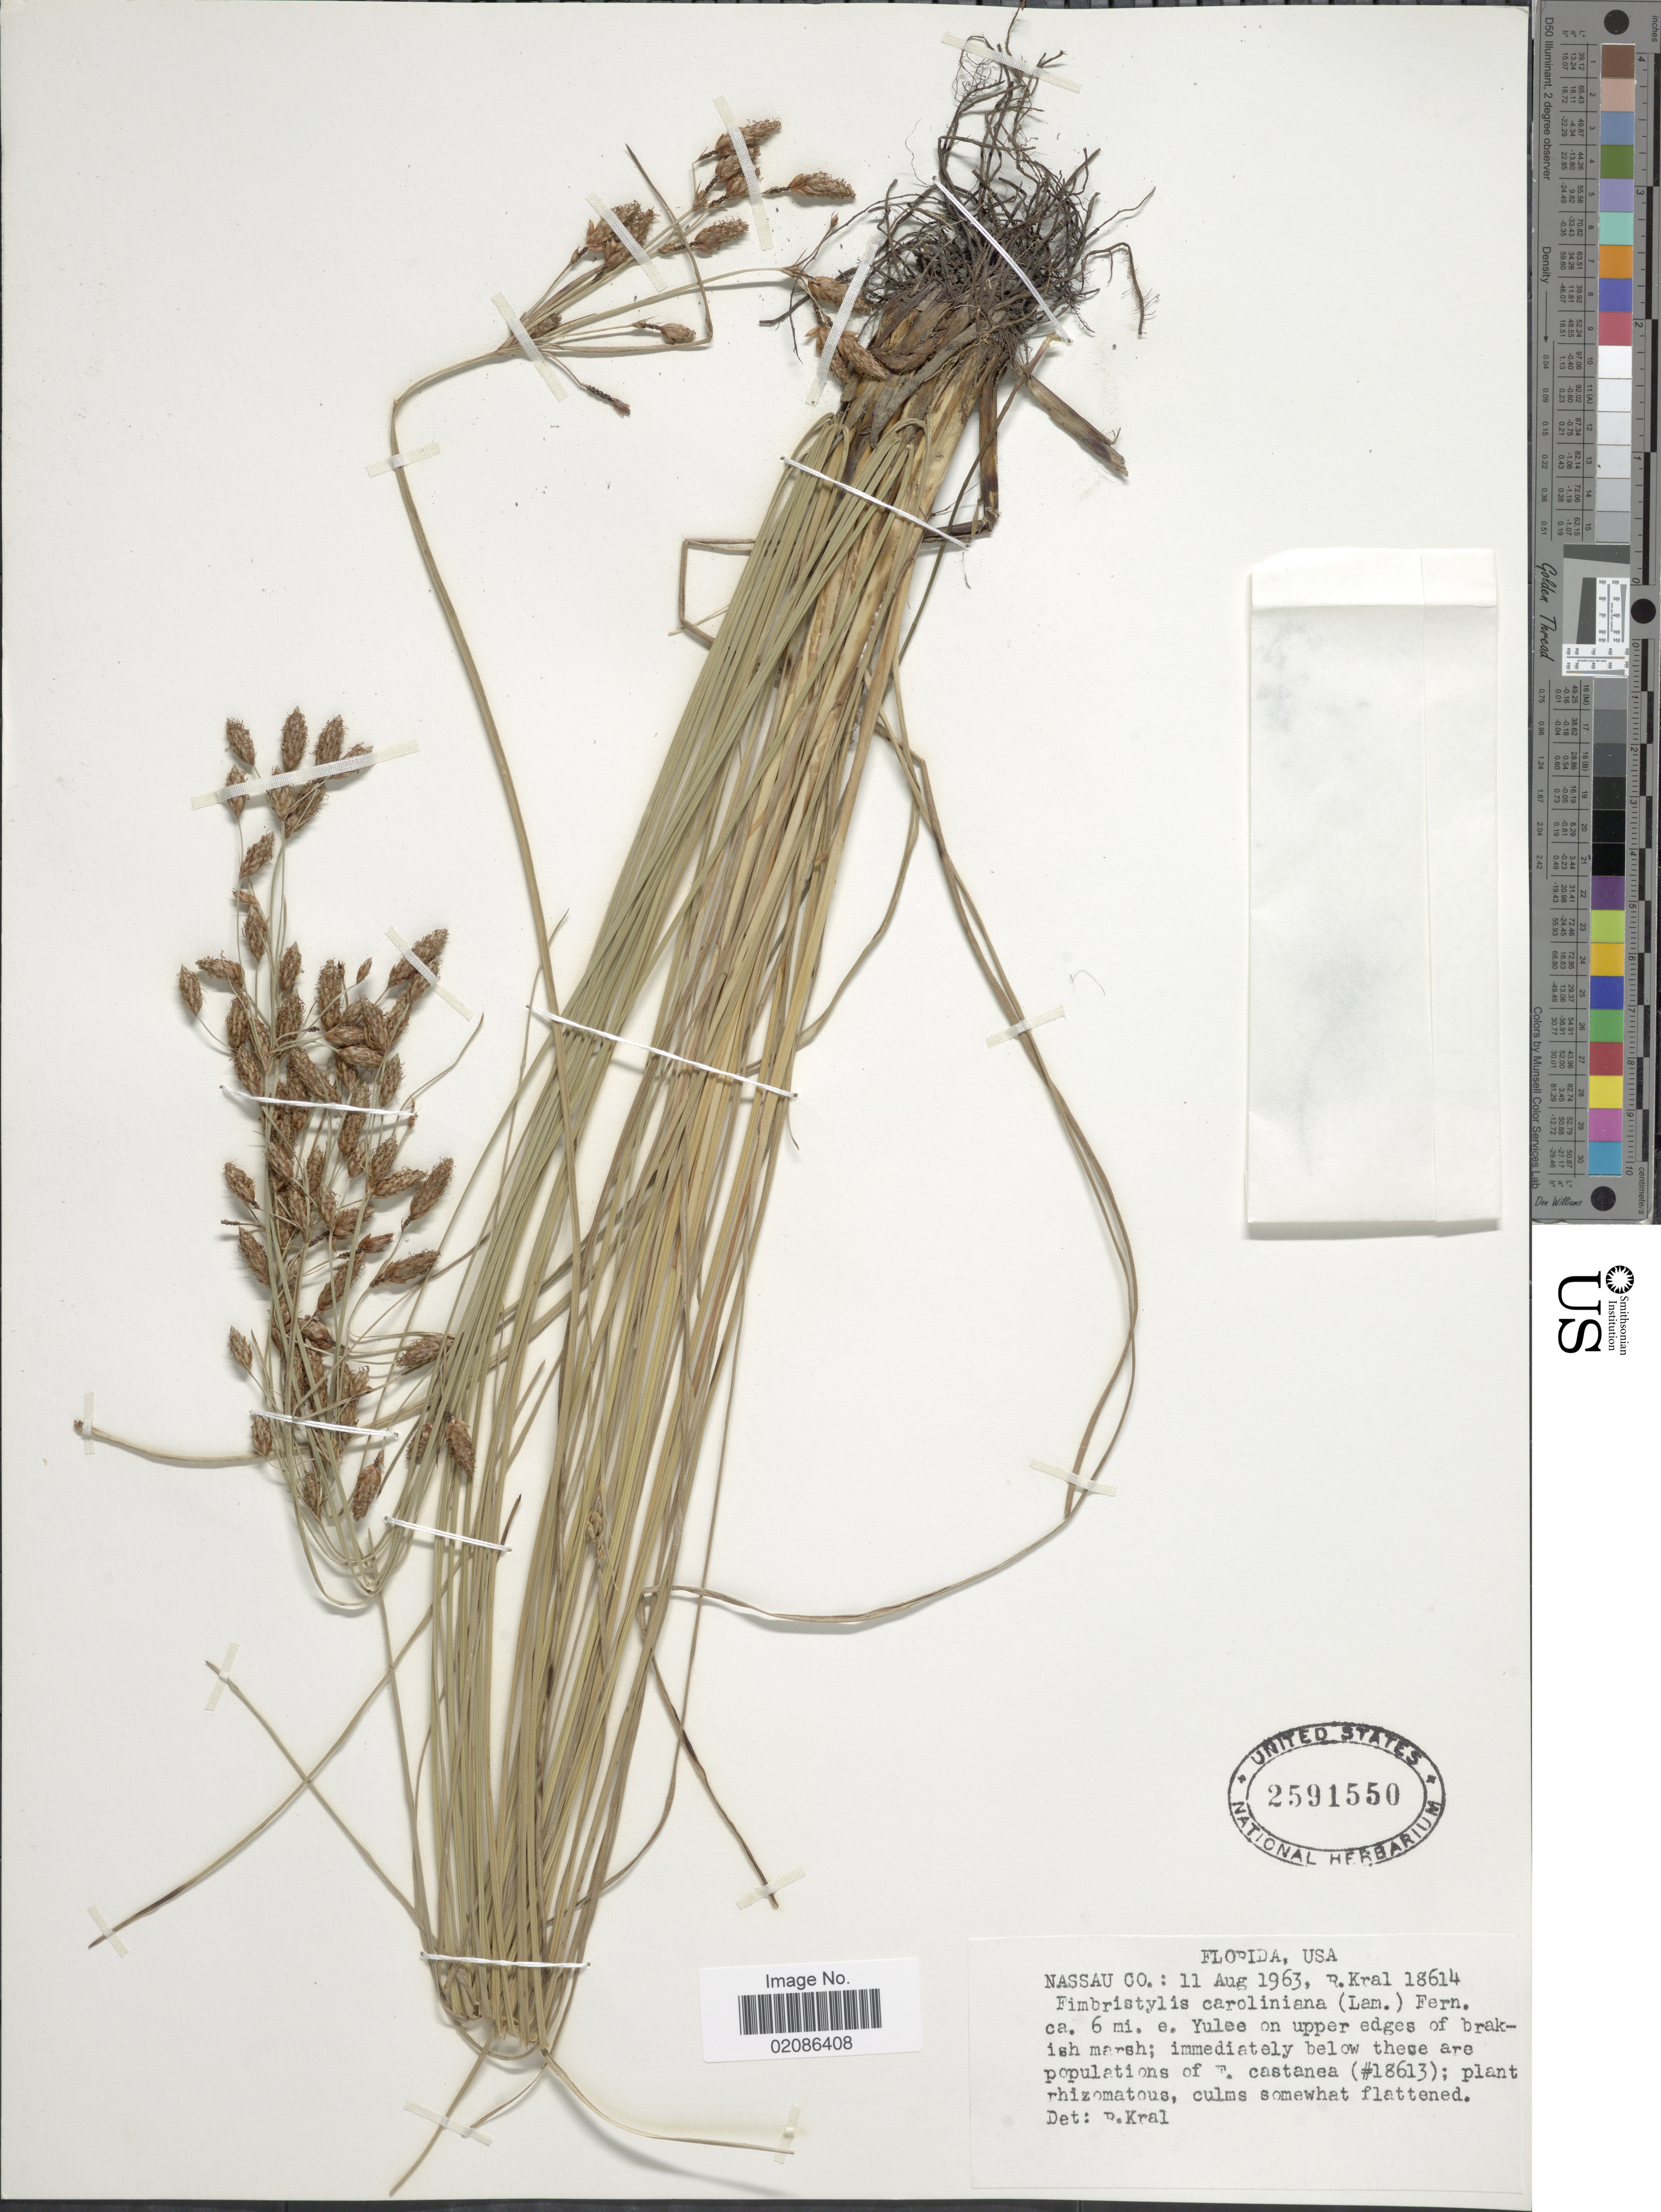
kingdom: Plantae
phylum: Tracheophyta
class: Liliopsida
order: Poales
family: Cyperaceae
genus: Fimbristylis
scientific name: Fimbristylis caroliniana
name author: (Lam.) Fernald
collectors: R. Kral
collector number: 18614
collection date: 1963-08-11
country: United States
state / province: Florida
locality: Nassau Co; ca 6 mi e. Yulee on upper edges of brakish marsh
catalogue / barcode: US 2591550